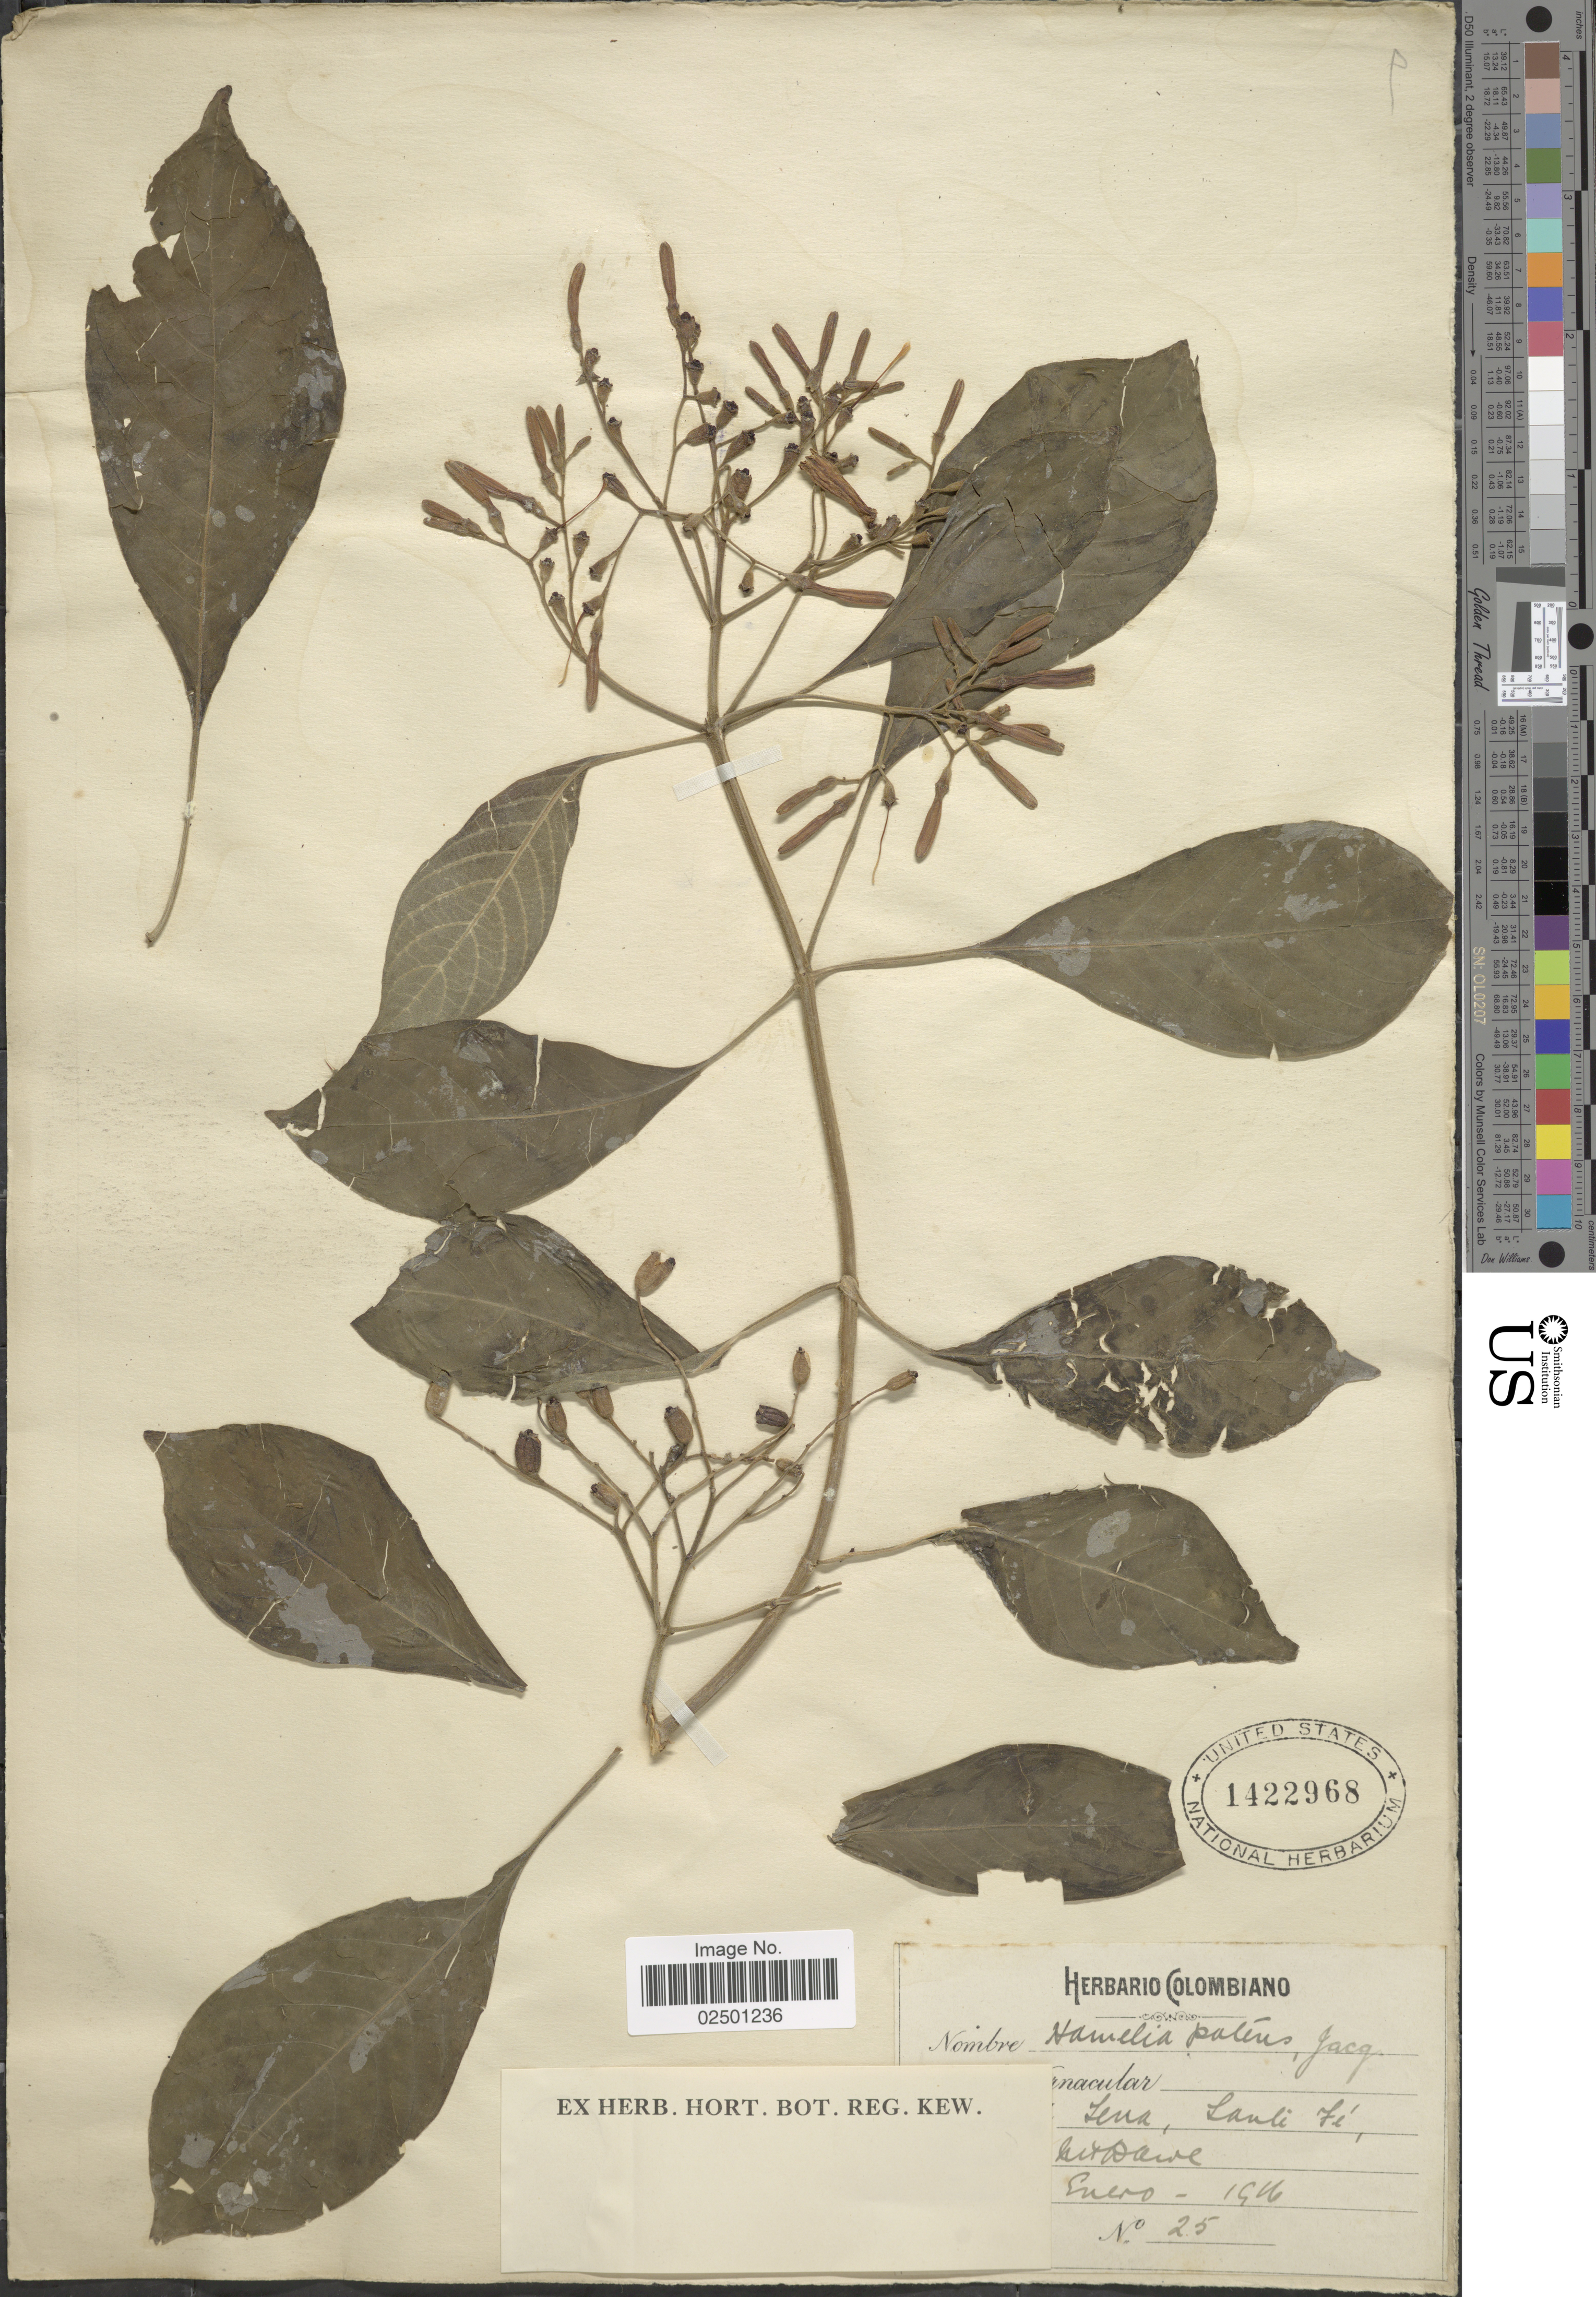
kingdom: Plantae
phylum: Tracheophyta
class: Magnoliopsida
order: Gentianales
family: Rubiaceae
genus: Hamelia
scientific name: Hamelia patens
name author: Jacq.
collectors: M. T. Dawe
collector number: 25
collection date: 1916-01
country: Colombia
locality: [illegible text] Lena, lambi Fe[interpreted], [illegible text]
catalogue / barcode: US 1422968